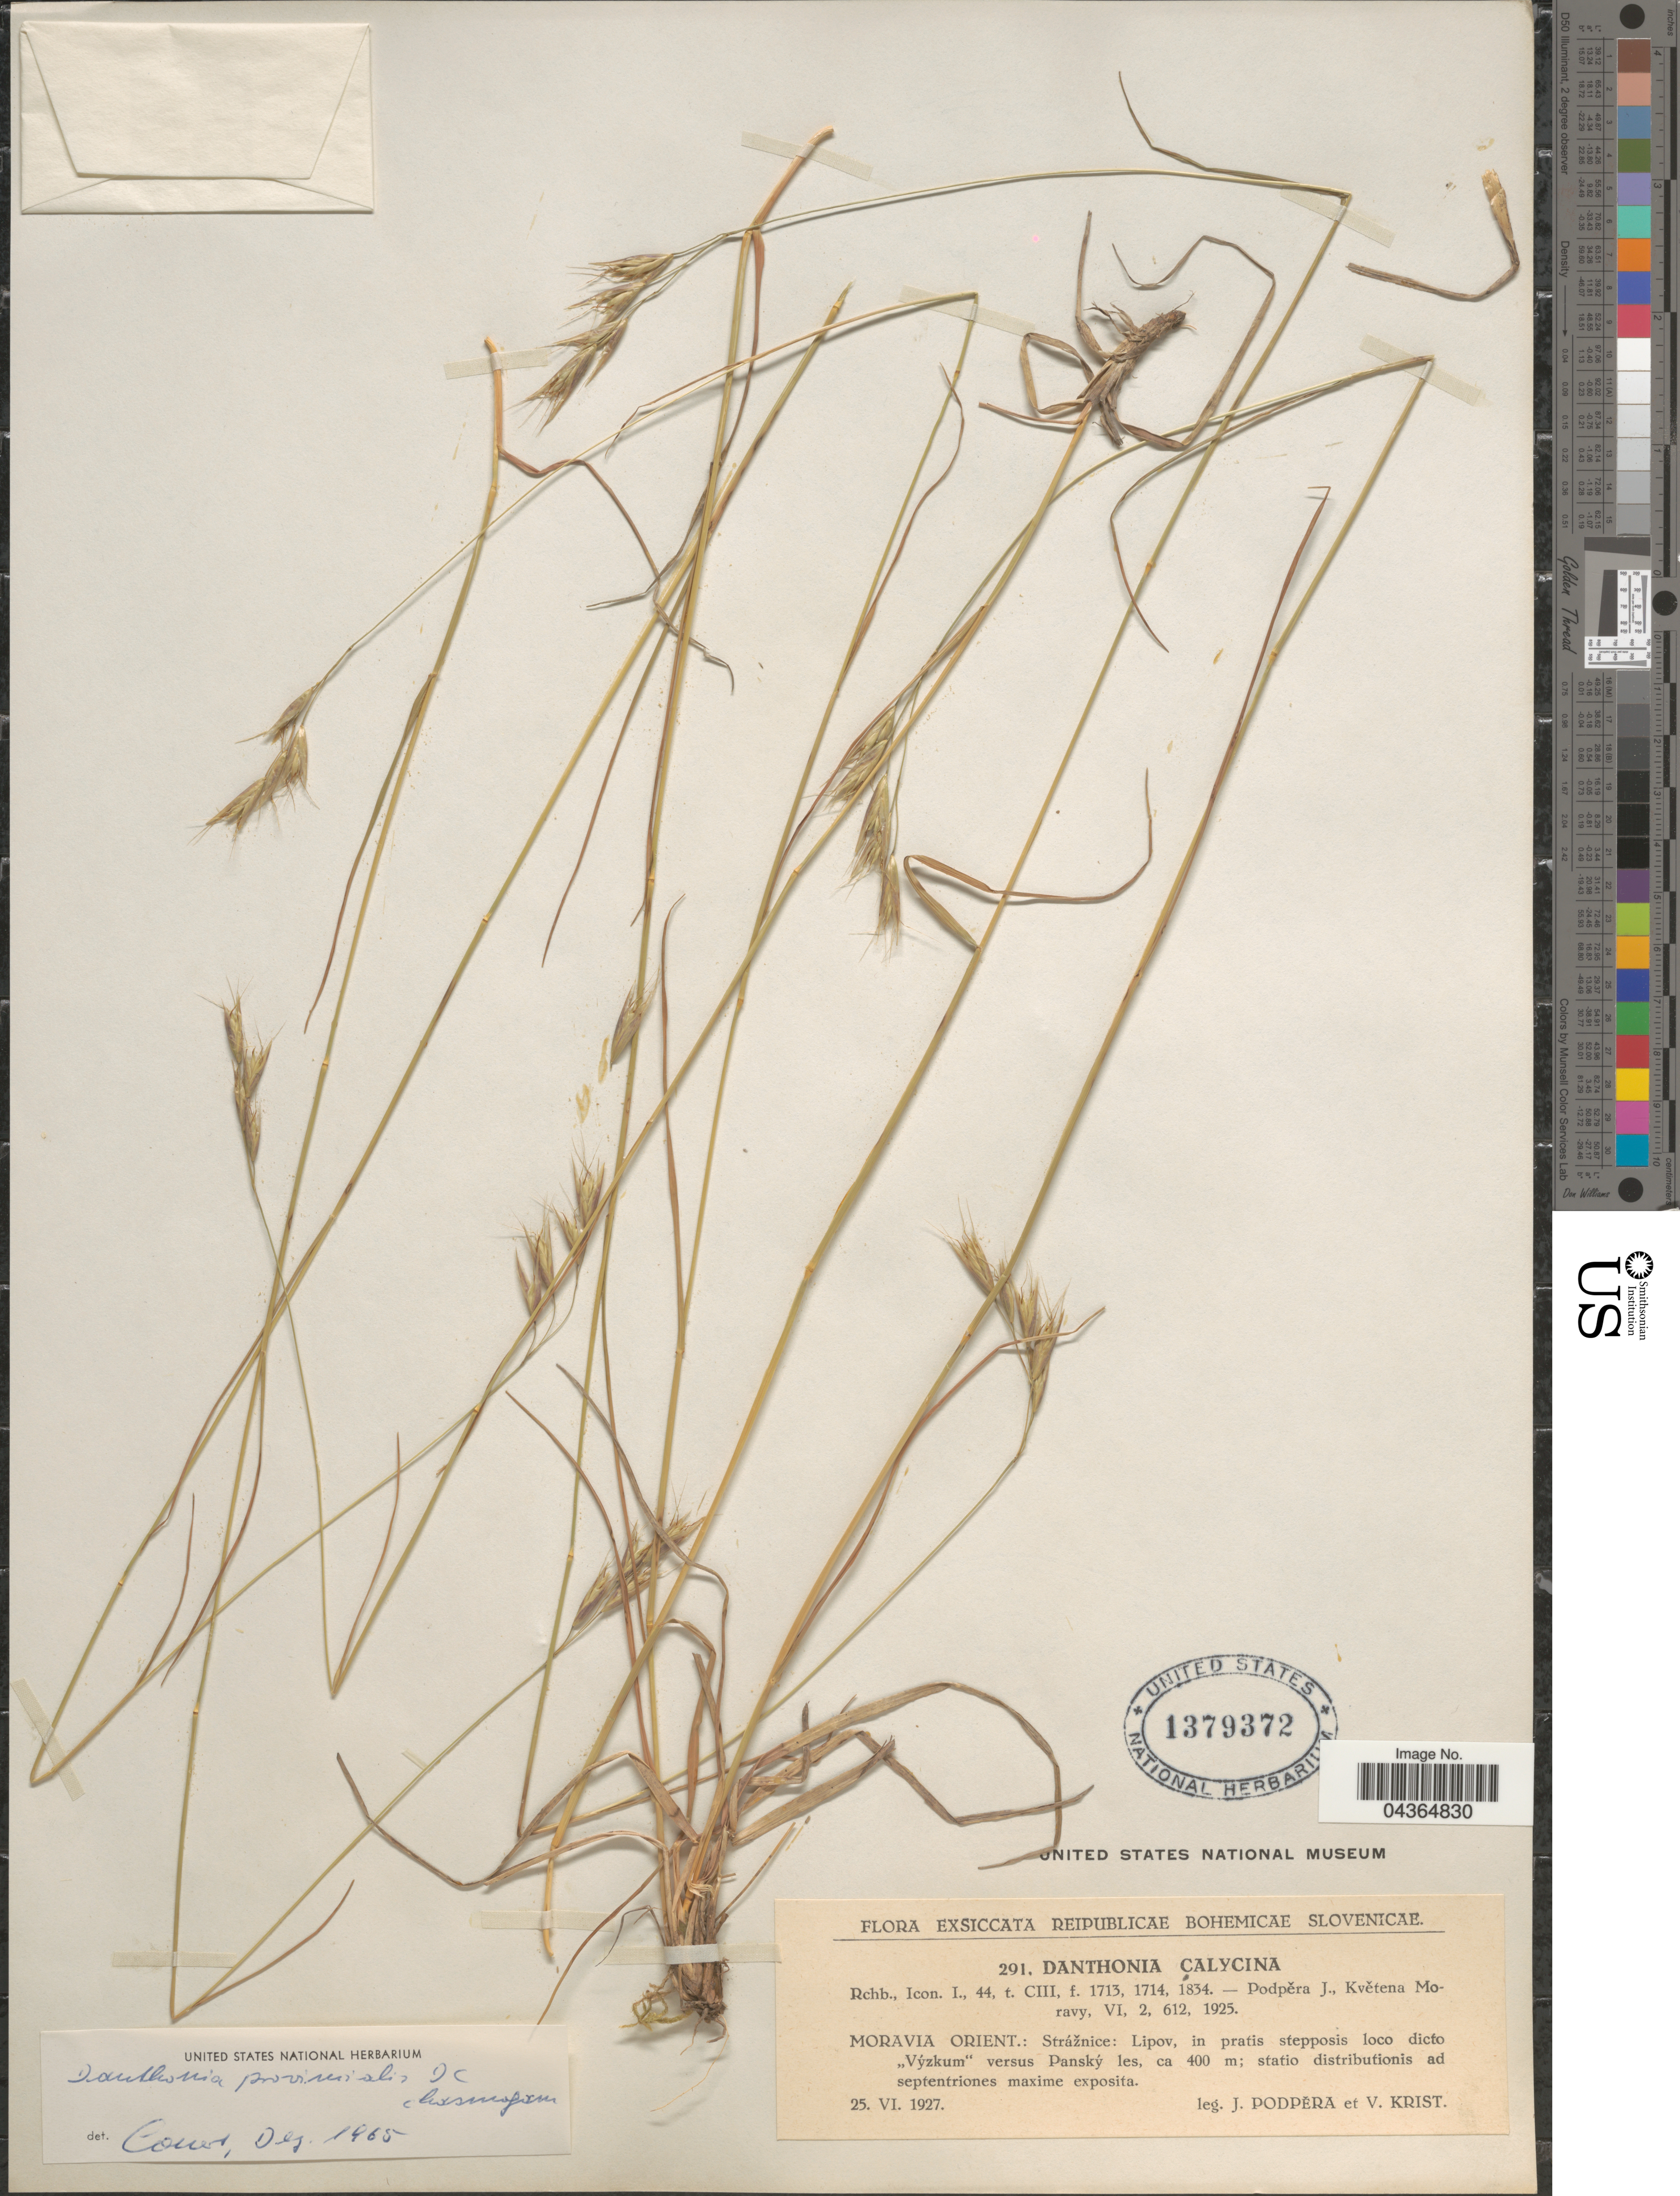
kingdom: Plantae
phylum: Tracheophyta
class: Liliopsida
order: Poales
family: Poaceae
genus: Danthonia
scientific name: Danthonia alpina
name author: Vest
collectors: J. Podpera & V. Krist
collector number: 291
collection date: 1927-06-25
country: Czechia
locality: Reipublicae Bohemicae Slovenicae. Moravia Orient.: Stážnice: Lipov, in pratis stepposis loco dicto "Výzkum" versus Panský les.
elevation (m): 400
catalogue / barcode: US 1379372